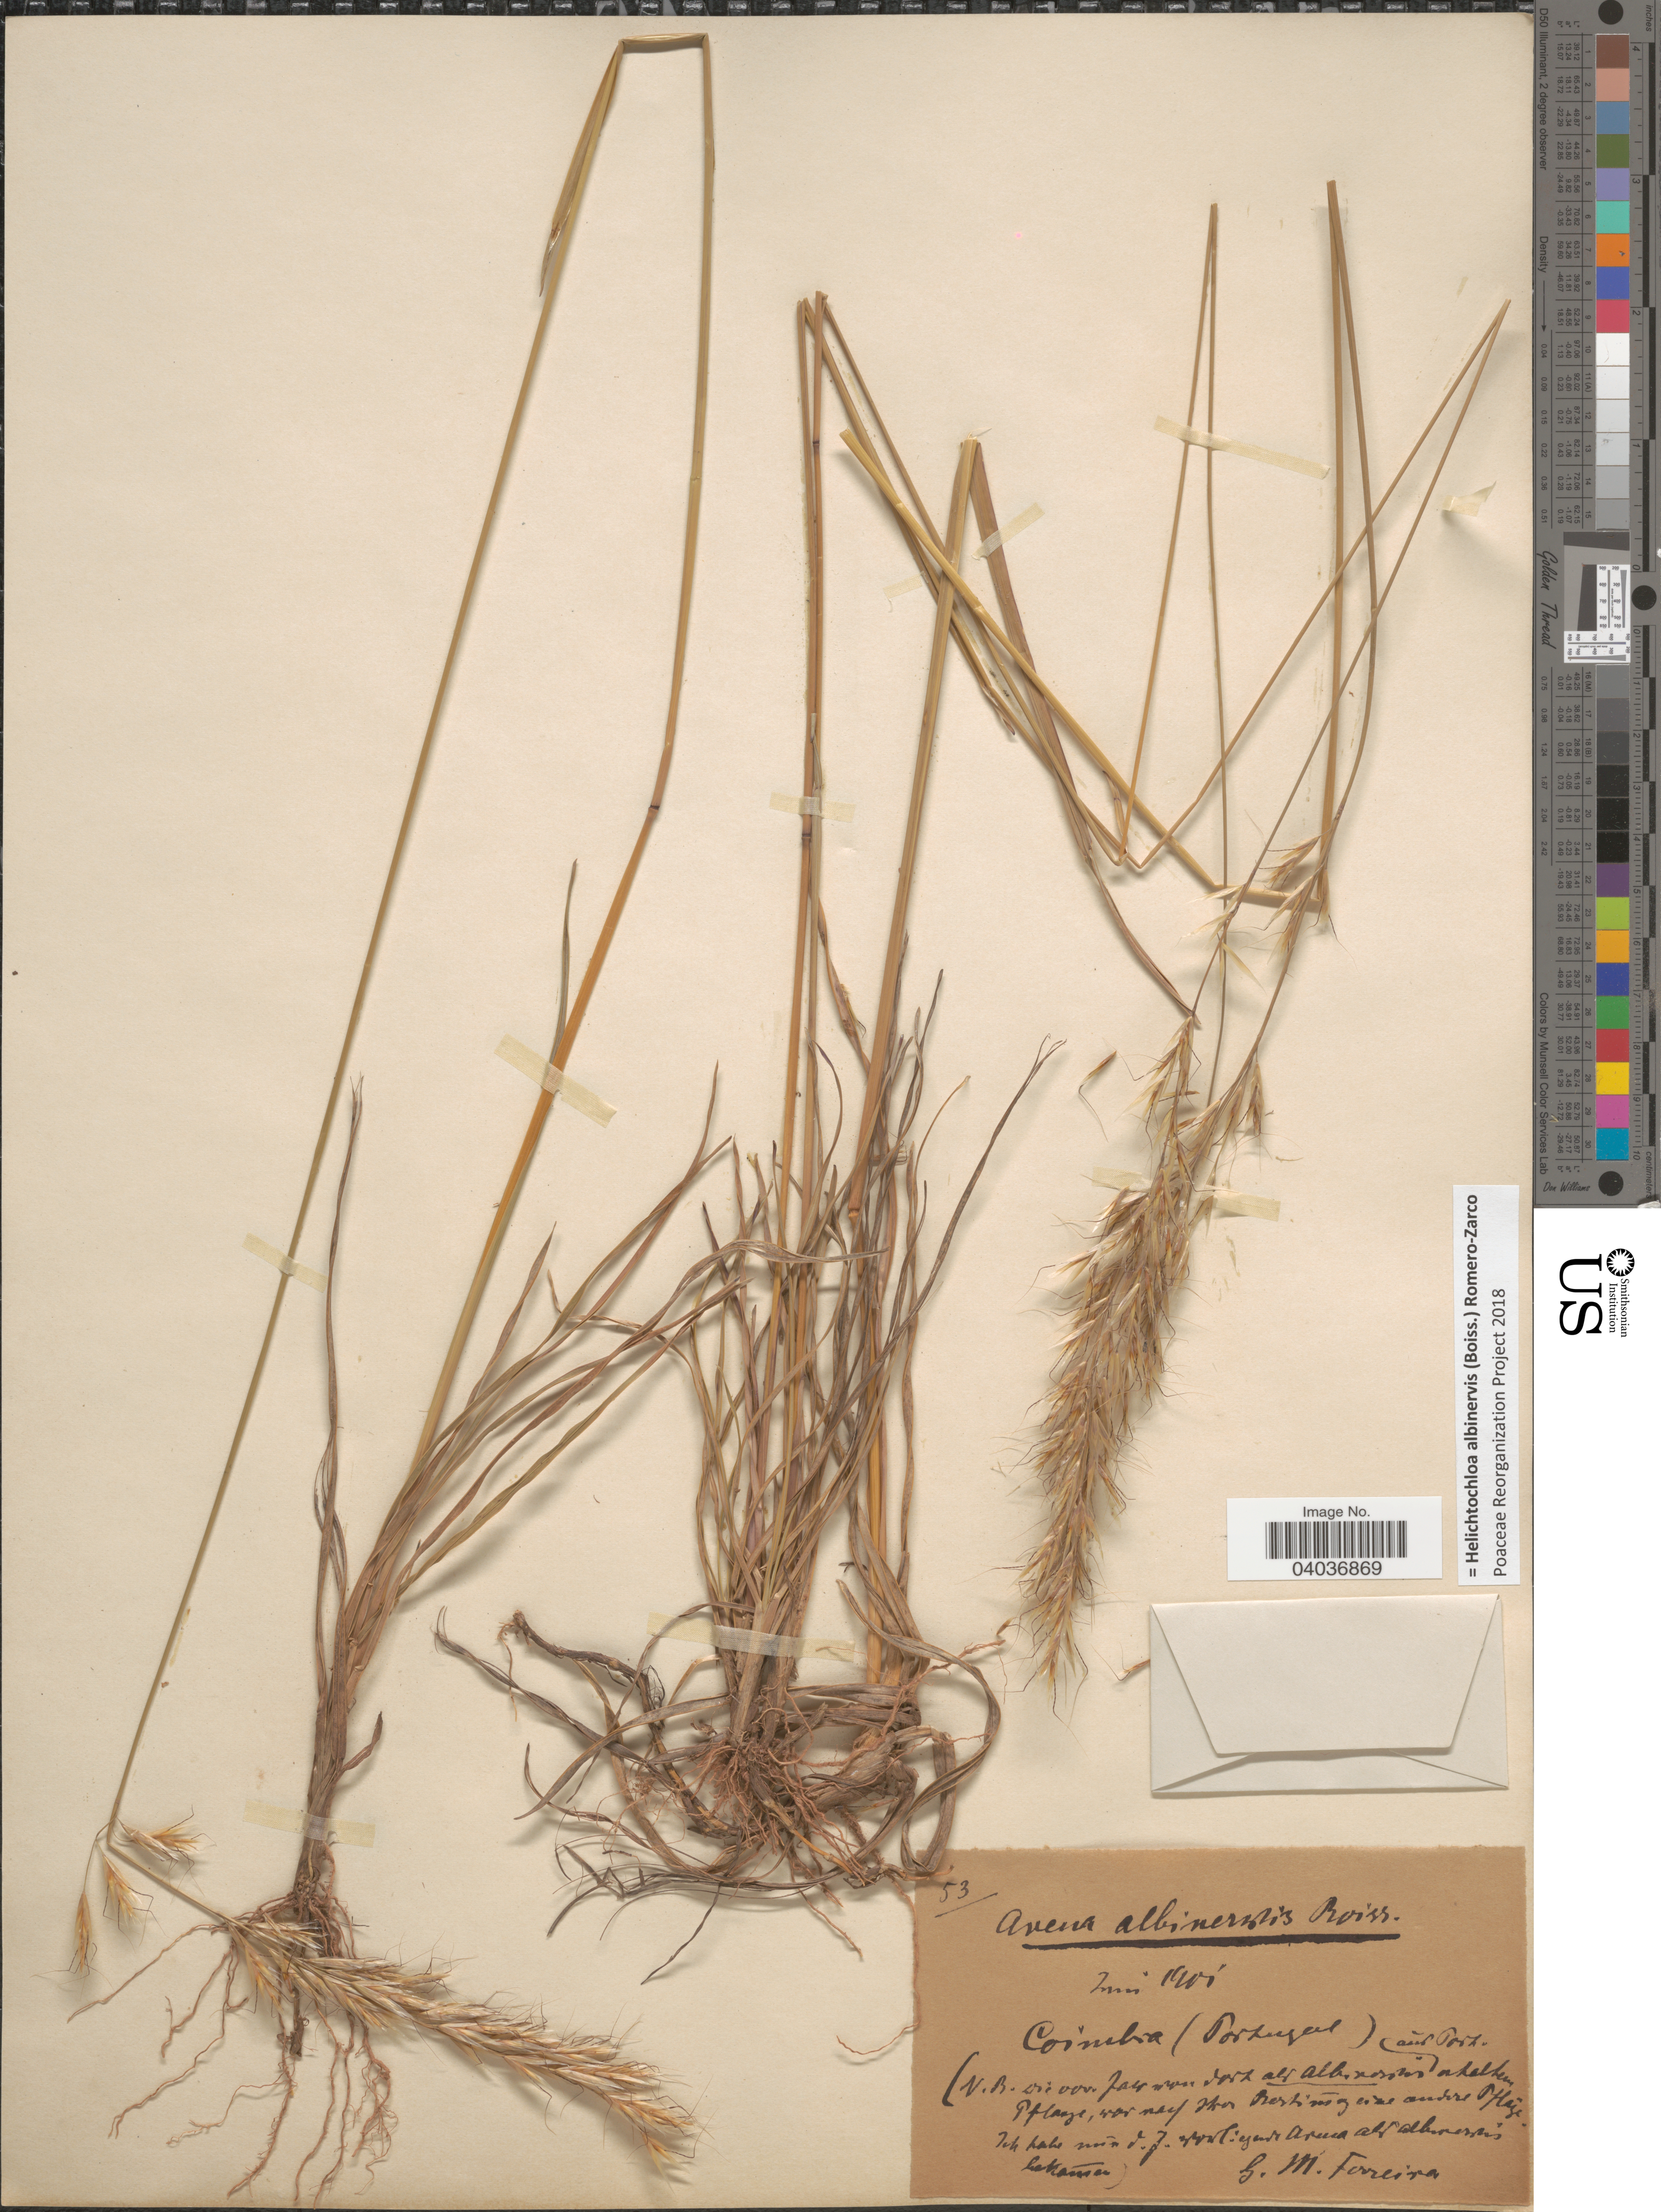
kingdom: Plantae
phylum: Tracheophyta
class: Liliopsida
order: Poales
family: Poaceae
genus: Helictochloa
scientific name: Helictochloa albinervis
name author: (Boiss.) Romero-Zarco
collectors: G. Ferreira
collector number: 53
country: Portugal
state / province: Coimbra